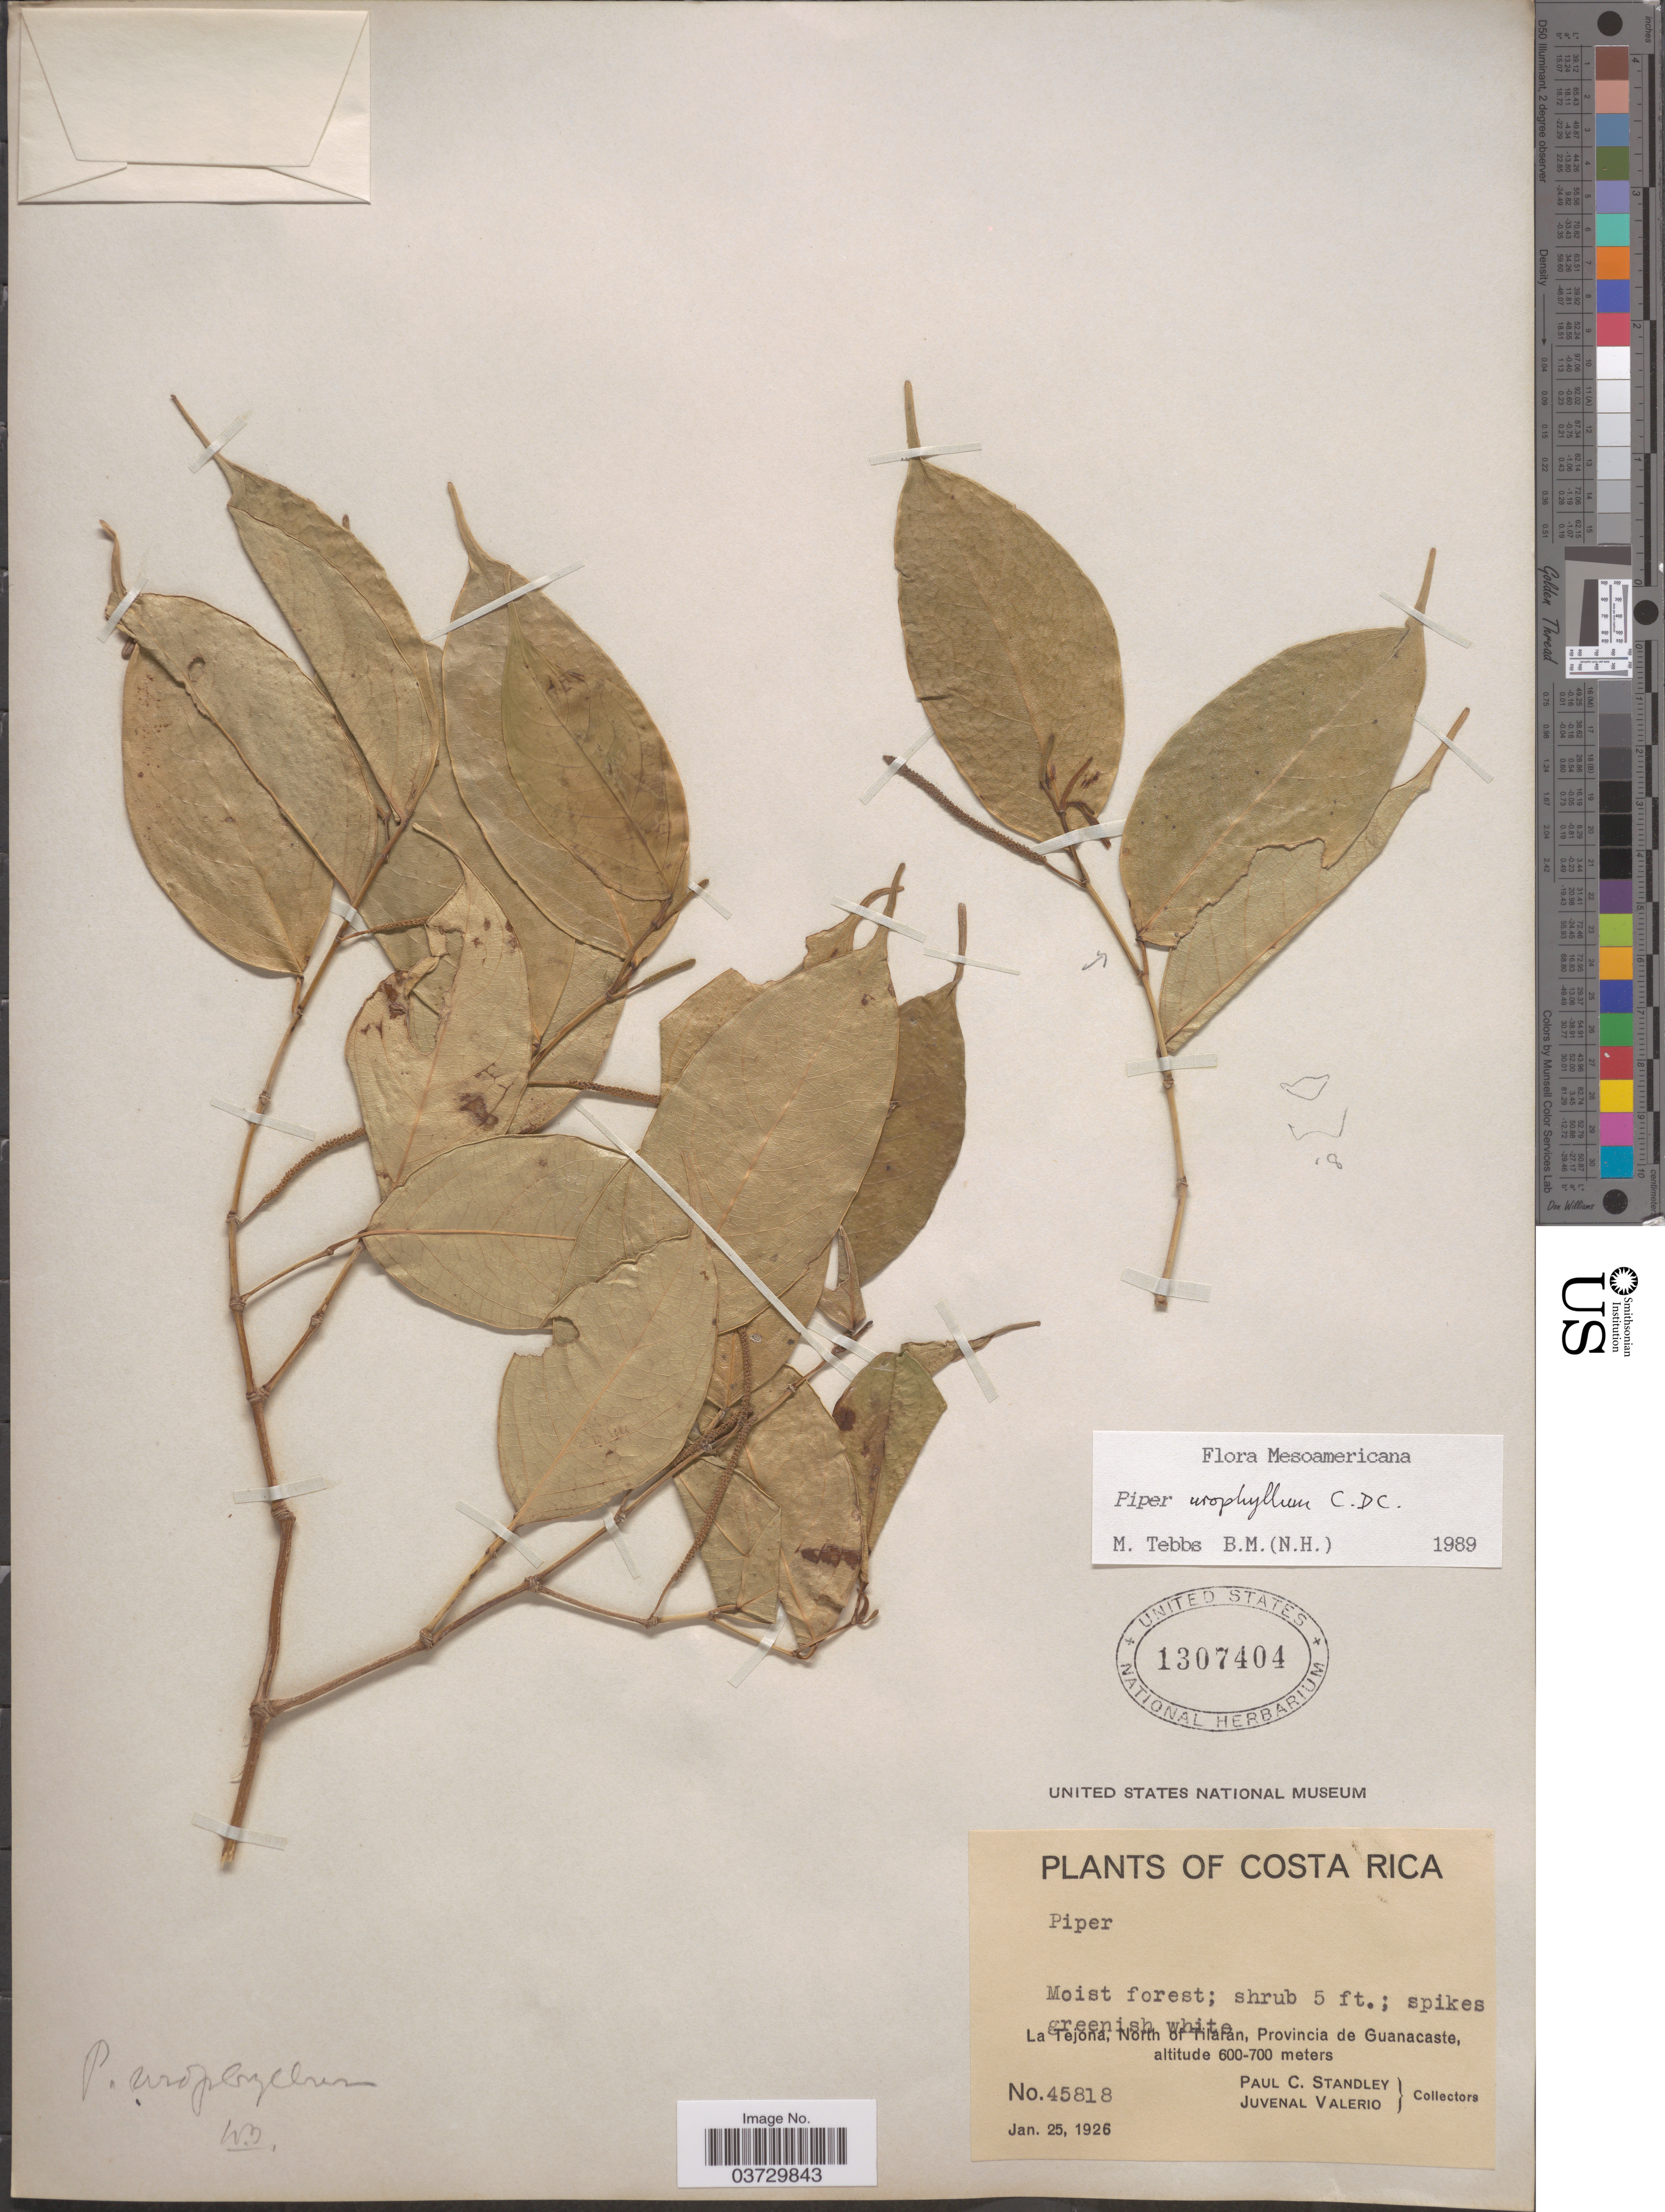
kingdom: Plantae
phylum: Tracheophyta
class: Magnoliopsida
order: Piperales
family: Piperaceae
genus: Piper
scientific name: Piper urophyllum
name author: DC.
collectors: P. C. Standley & J. Valerio R.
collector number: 45818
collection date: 1926-01-25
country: Costa Rica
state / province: Guanacaste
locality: La Tejona, North of Tilarán.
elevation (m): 600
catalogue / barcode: US 1307404